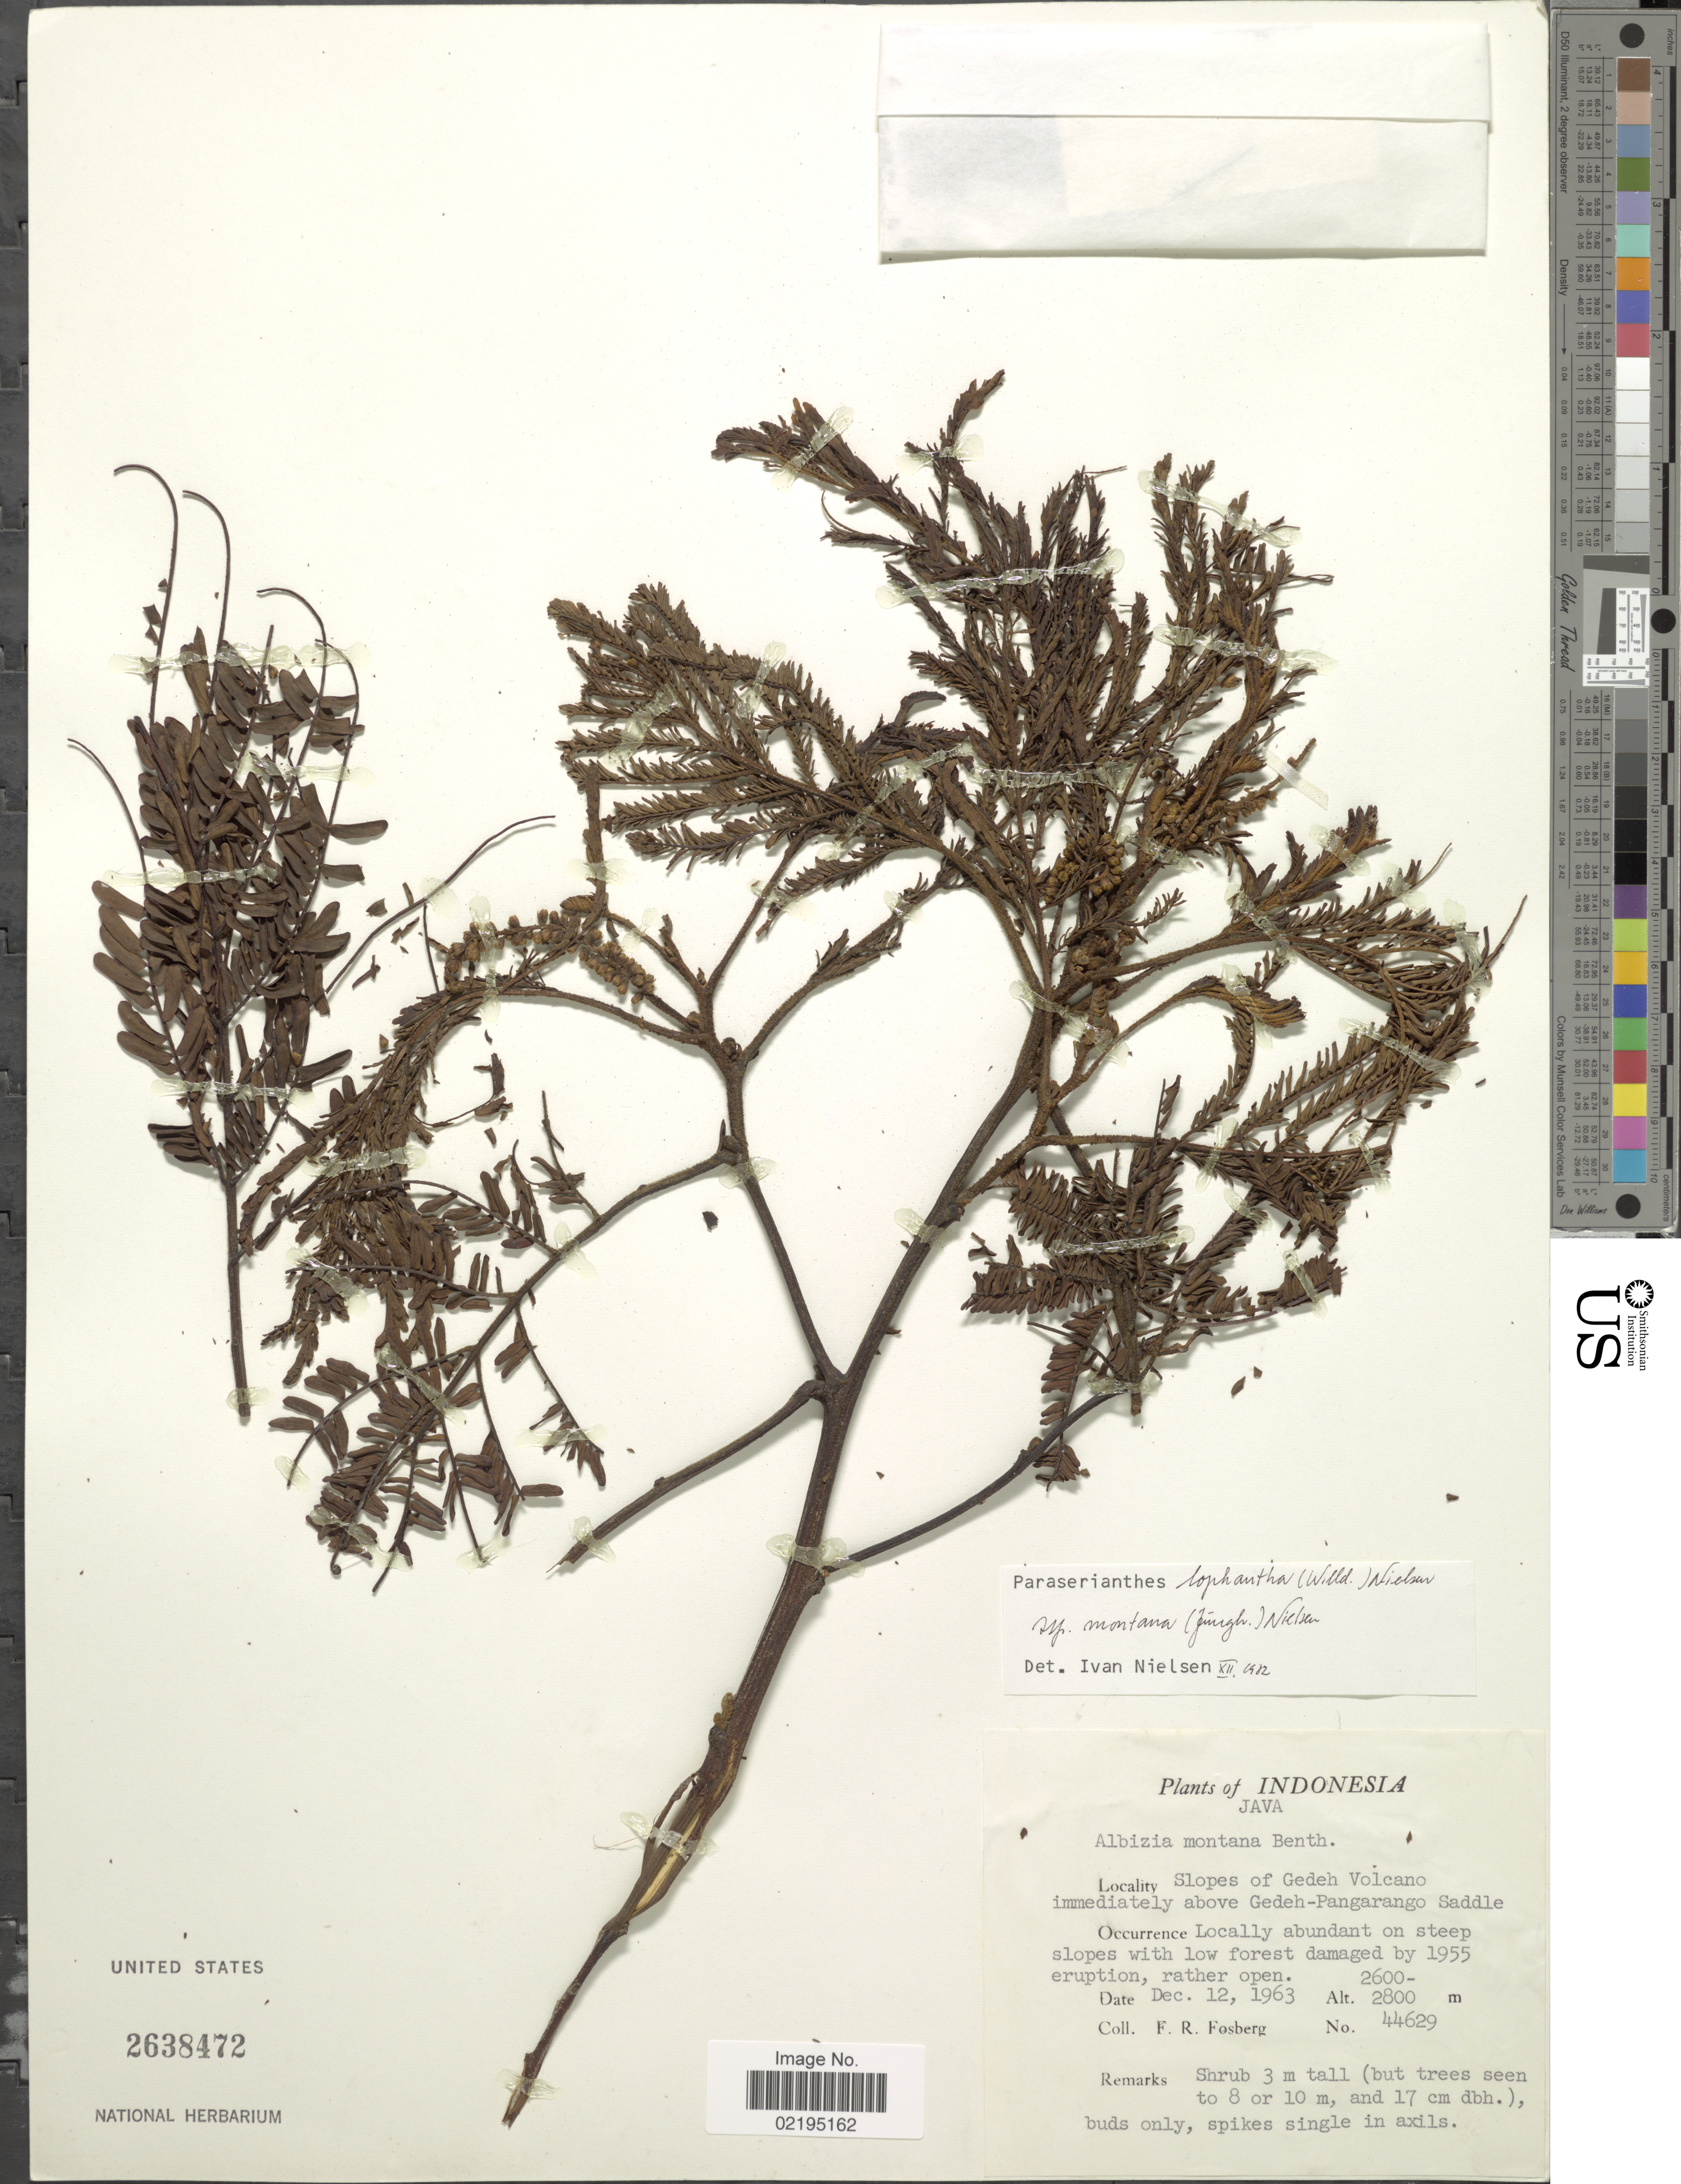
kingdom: Plantae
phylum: Tracheophyta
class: Magnoliopsida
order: Fabales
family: Fabaceae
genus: Albizia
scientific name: Albizia montana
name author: Benth.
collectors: F. R. Fosberg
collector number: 44629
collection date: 1963-12-12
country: Indonesia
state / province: Java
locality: Slopes of Gedeh Volcano immediately above Gedeh-Pangarango Saddle.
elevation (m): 2600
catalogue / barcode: US 2638472